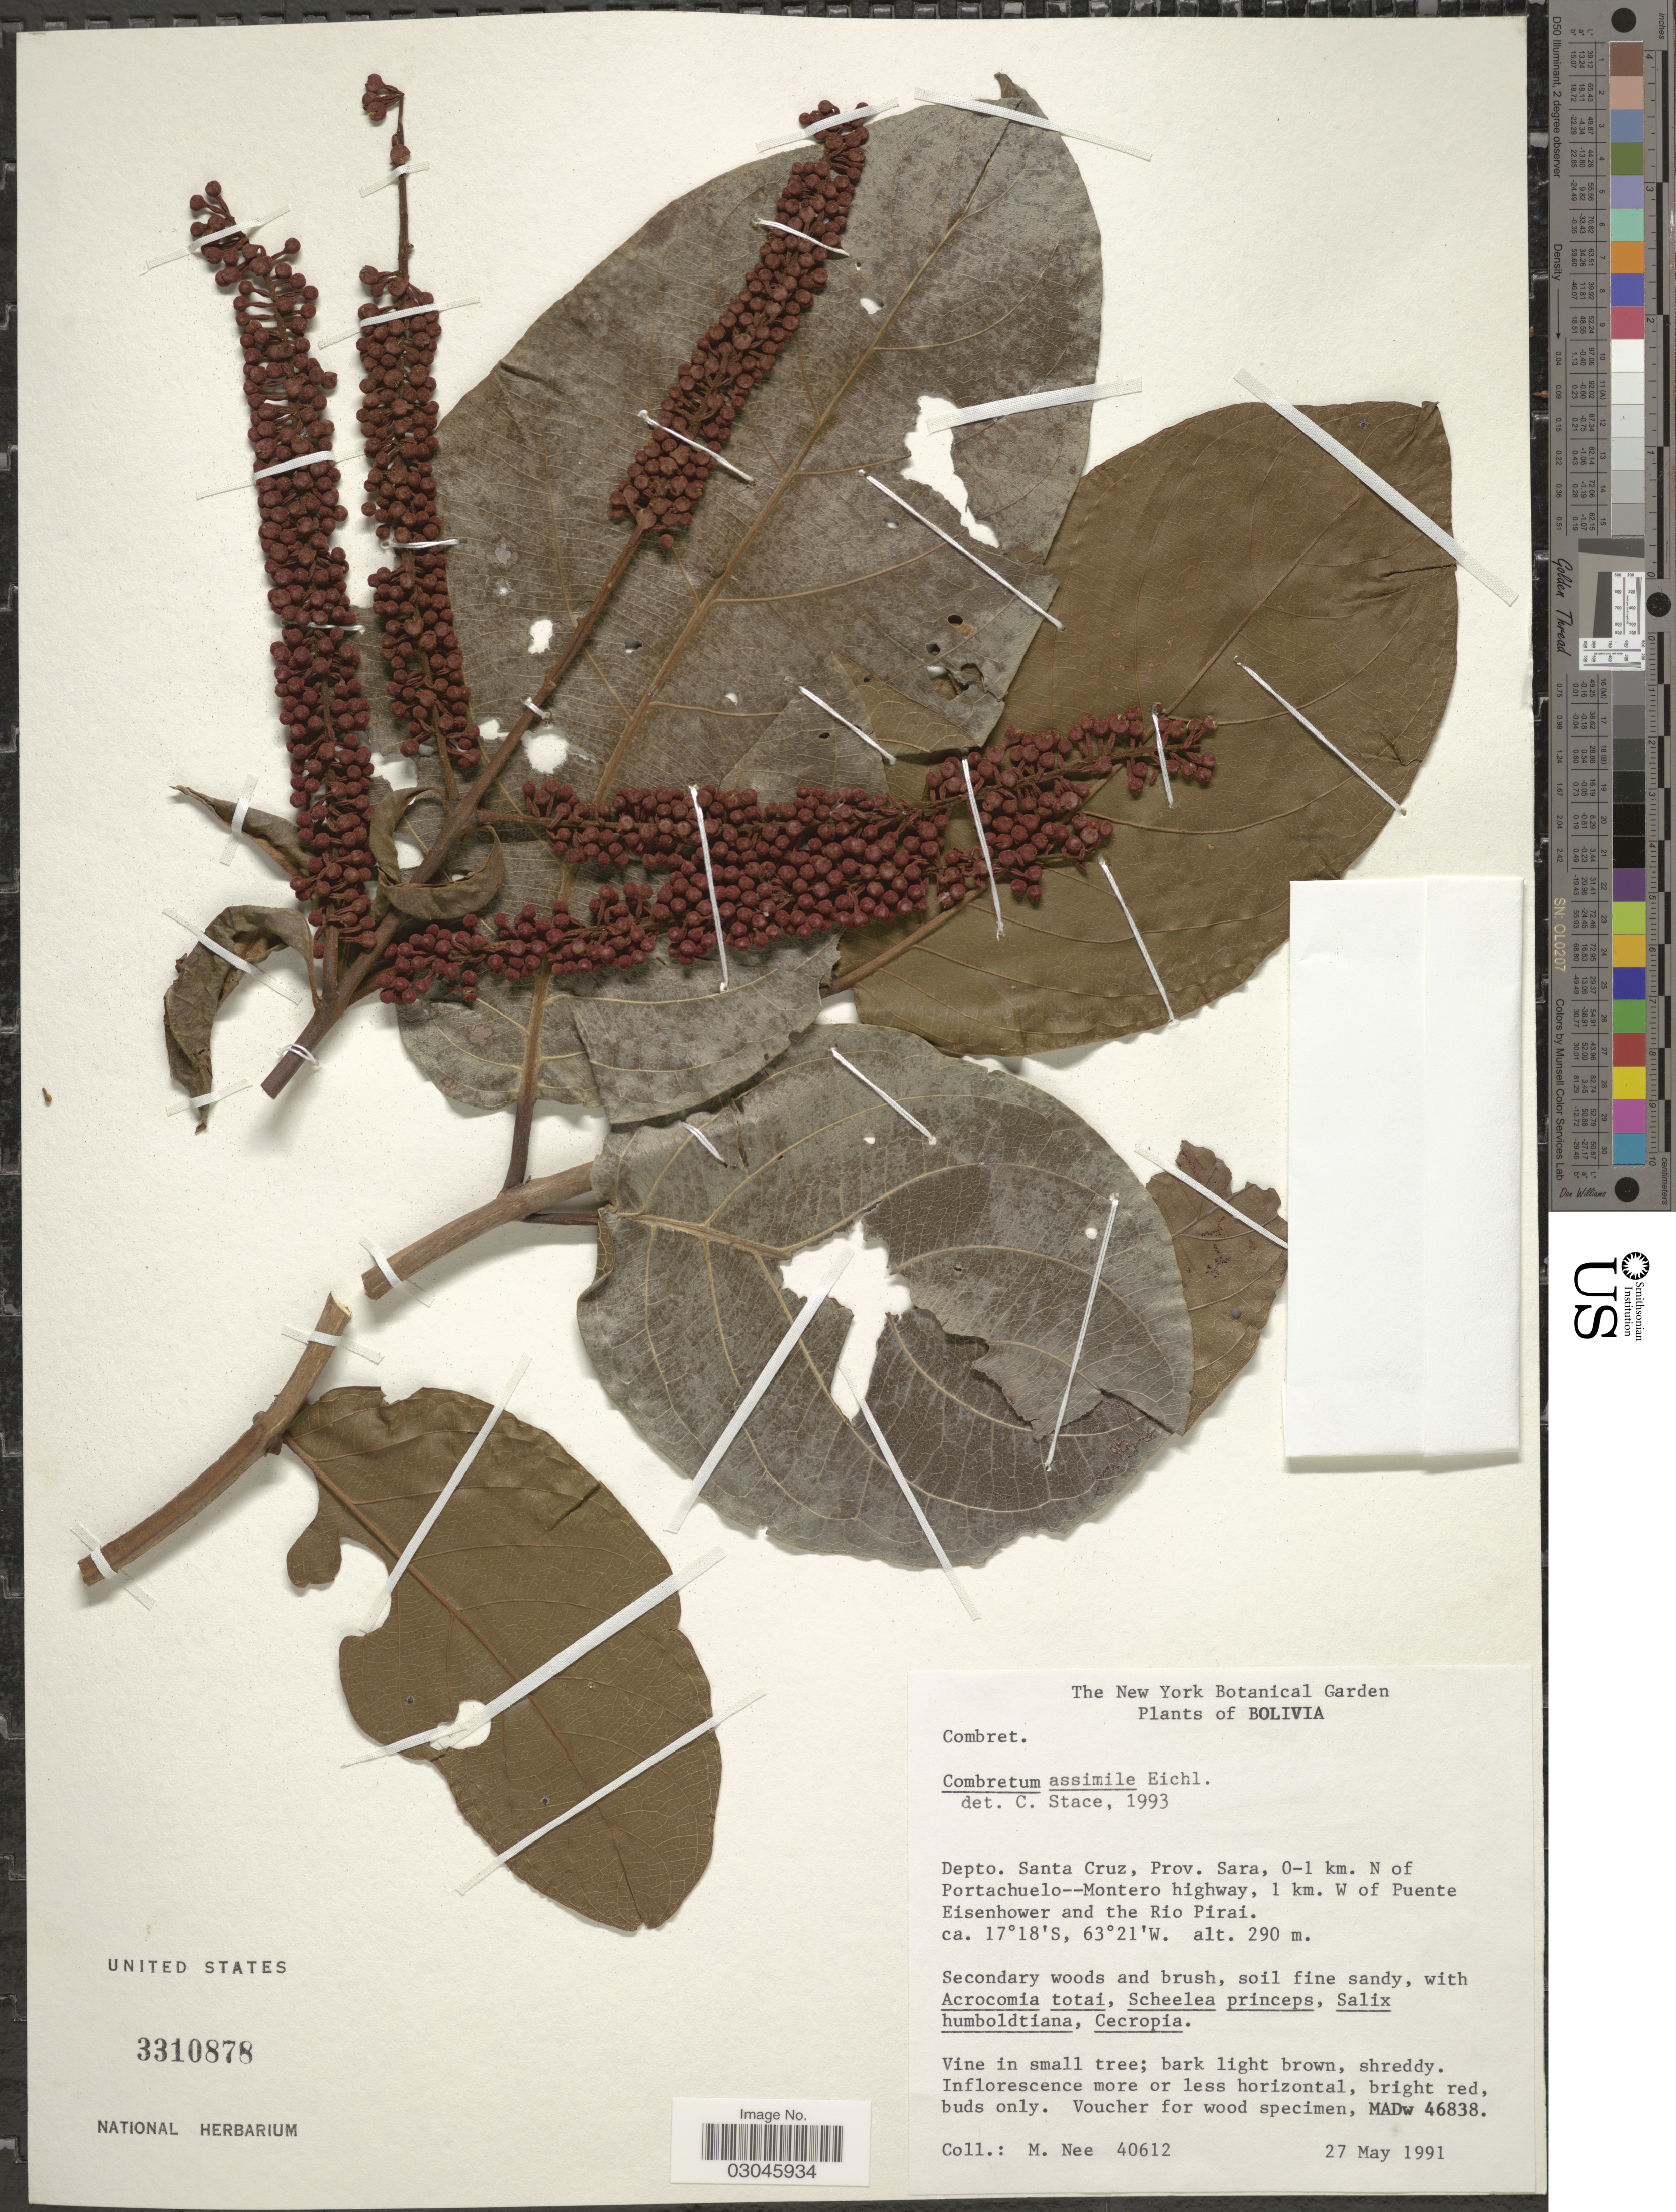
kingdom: Plantae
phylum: Tracheophyta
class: Magnoliopsida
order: Myrtales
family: Combretaceae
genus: Combretum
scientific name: Combretum assimile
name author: Eichler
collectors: M. Nee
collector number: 40612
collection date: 1991-05-27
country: Bolivia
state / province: Santa Cruz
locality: Depto. Santa Cruz, Prov. Sara, 0-1 km. N of Portachuelo--Montero highway, 1 km. W of Puente Eisenhower and the Rio Pirai.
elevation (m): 290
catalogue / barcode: US 3310878